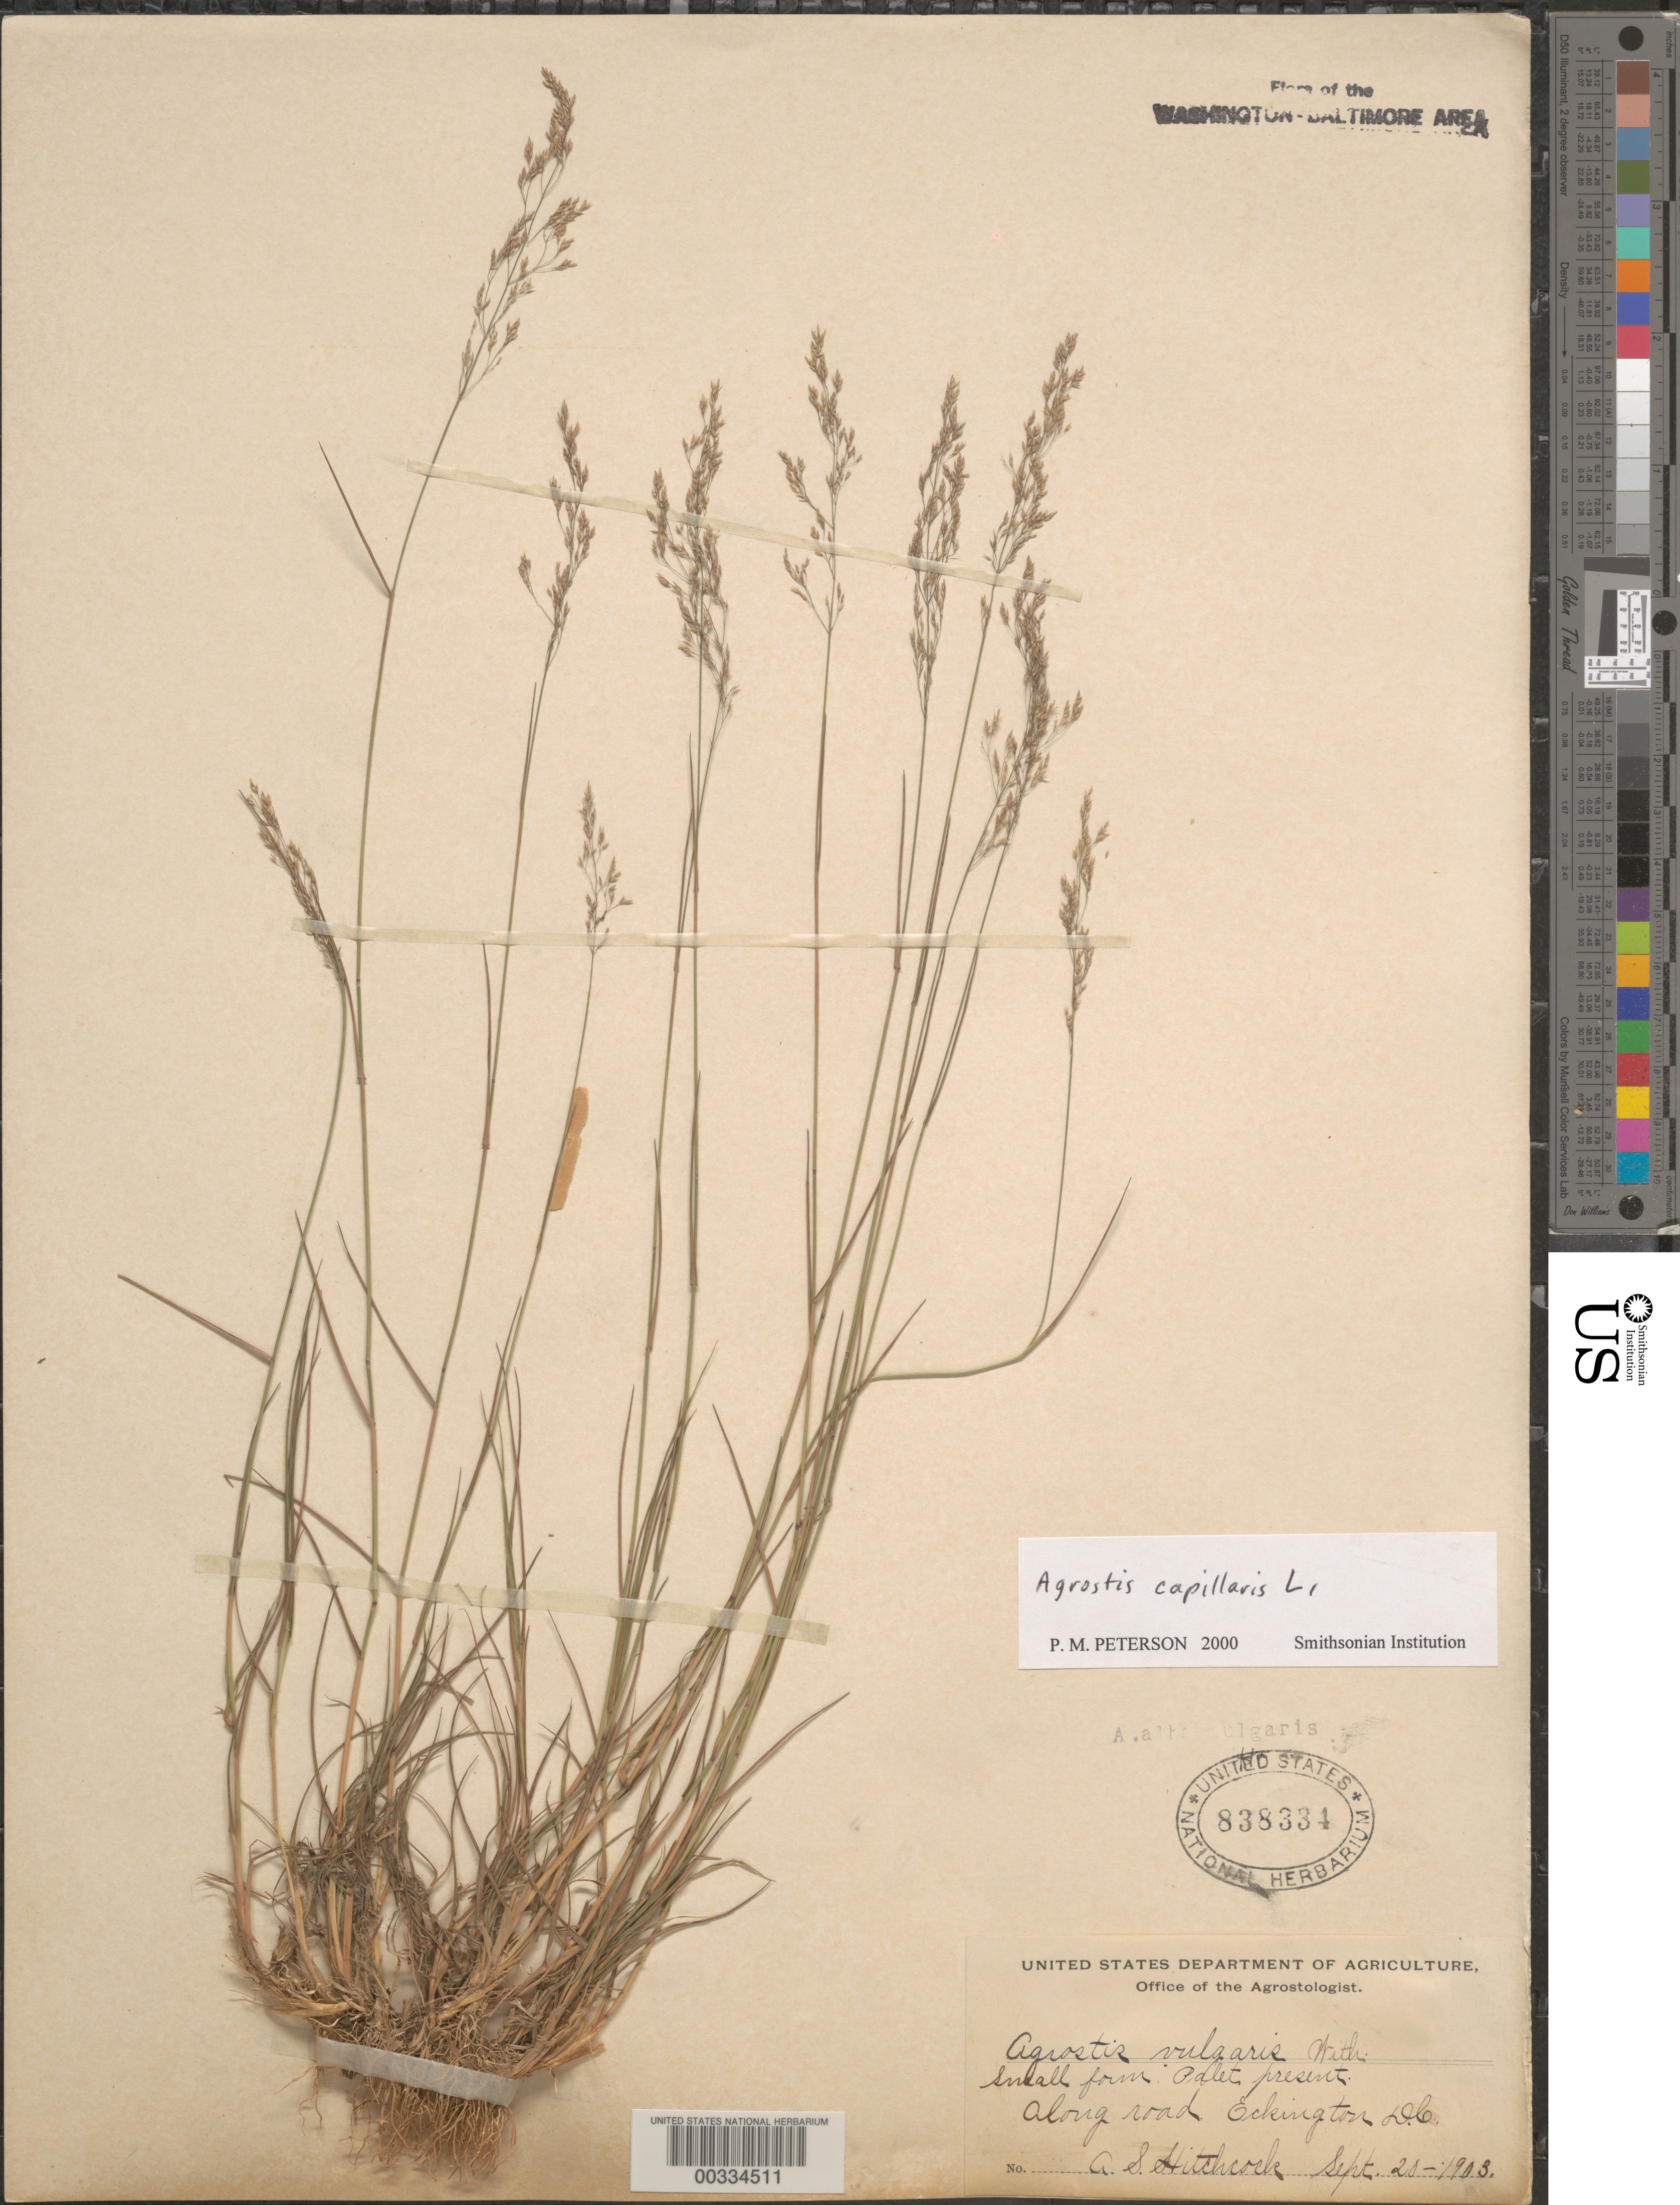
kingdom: Plantae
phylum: Tracheophyta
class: Liliopsida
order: Poales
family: Poaceae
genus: Agrostis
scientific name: Agrostis capillaris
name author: L.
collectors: A. S. Hitchcock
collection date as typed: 20 Sep 1903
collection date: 1903-09-20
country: United States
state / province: District of Columbia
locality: Eckington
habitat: Along road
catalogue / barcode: US 838334